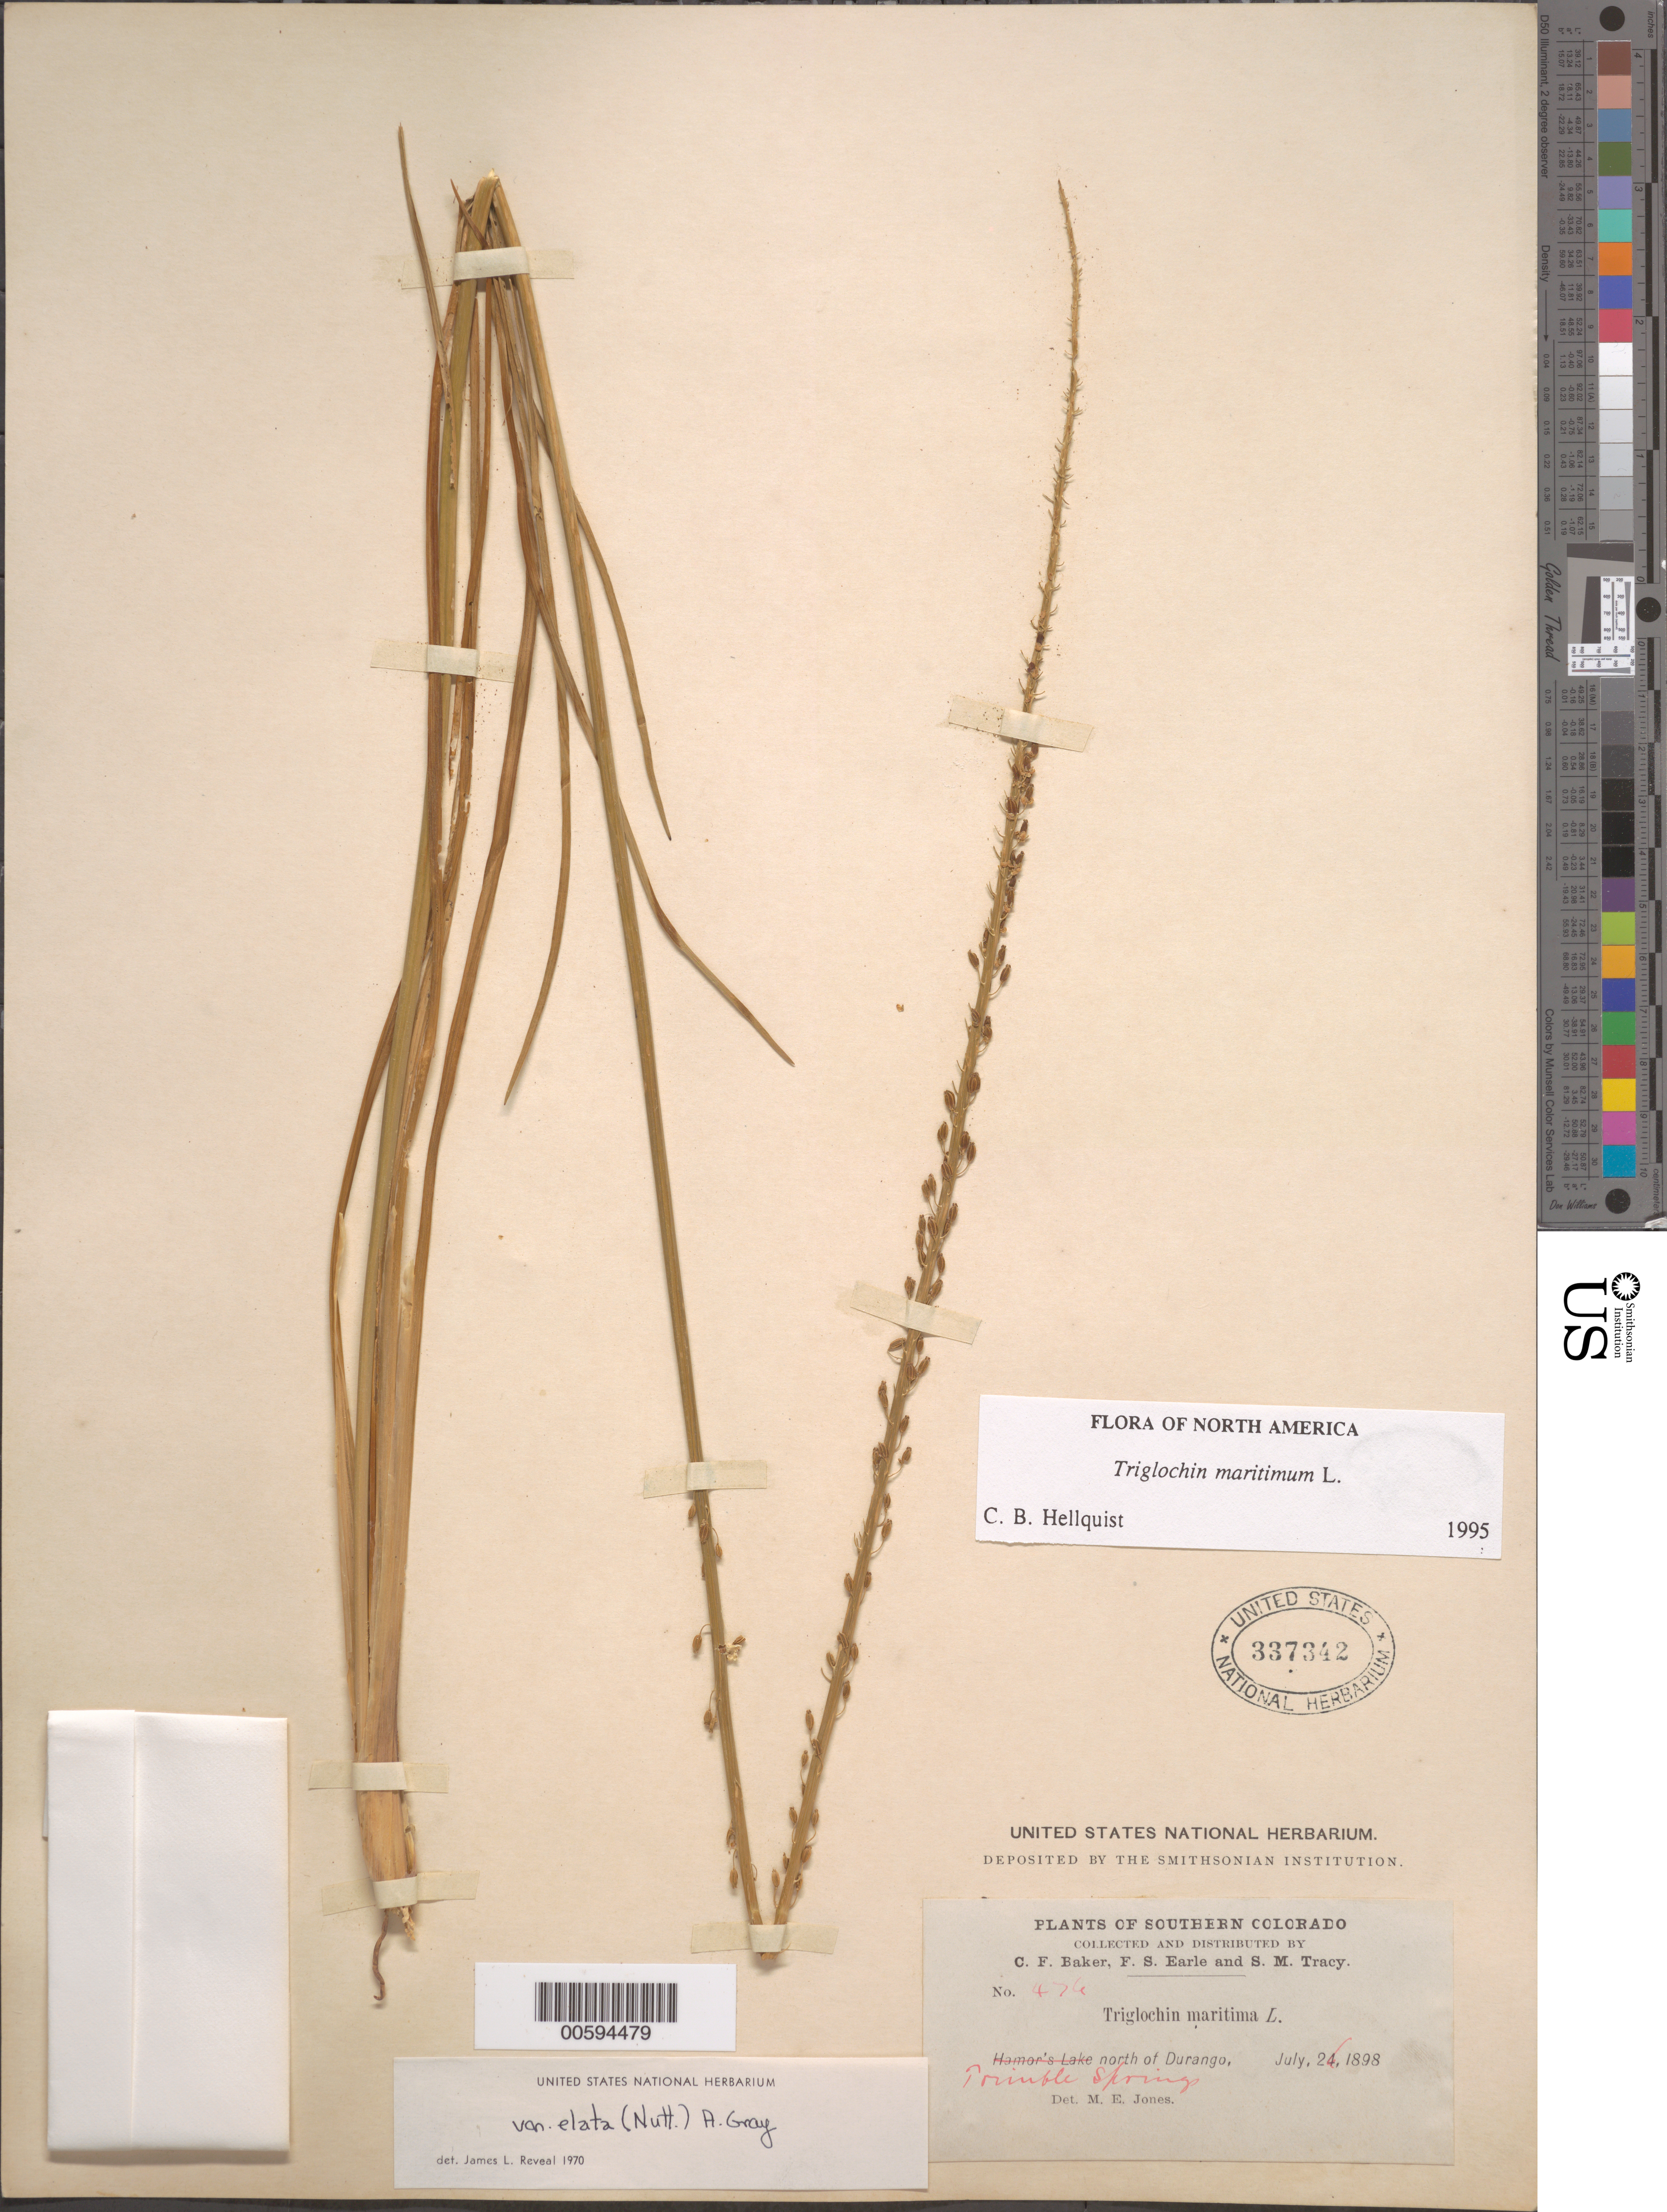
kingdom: Plantae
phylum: Tracheophyta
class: Liliopsida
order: Alismatales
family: Juncaginaceae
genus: Triglochin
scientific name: Triglochin maritima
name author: L.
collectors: C. F. Baker, F. S. Earle & S. M. Tracy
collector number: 476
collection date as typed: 24 Jun 1898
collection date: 1898-06-24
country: United States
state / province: Colorado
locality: N of Durango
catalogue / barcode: US 337342